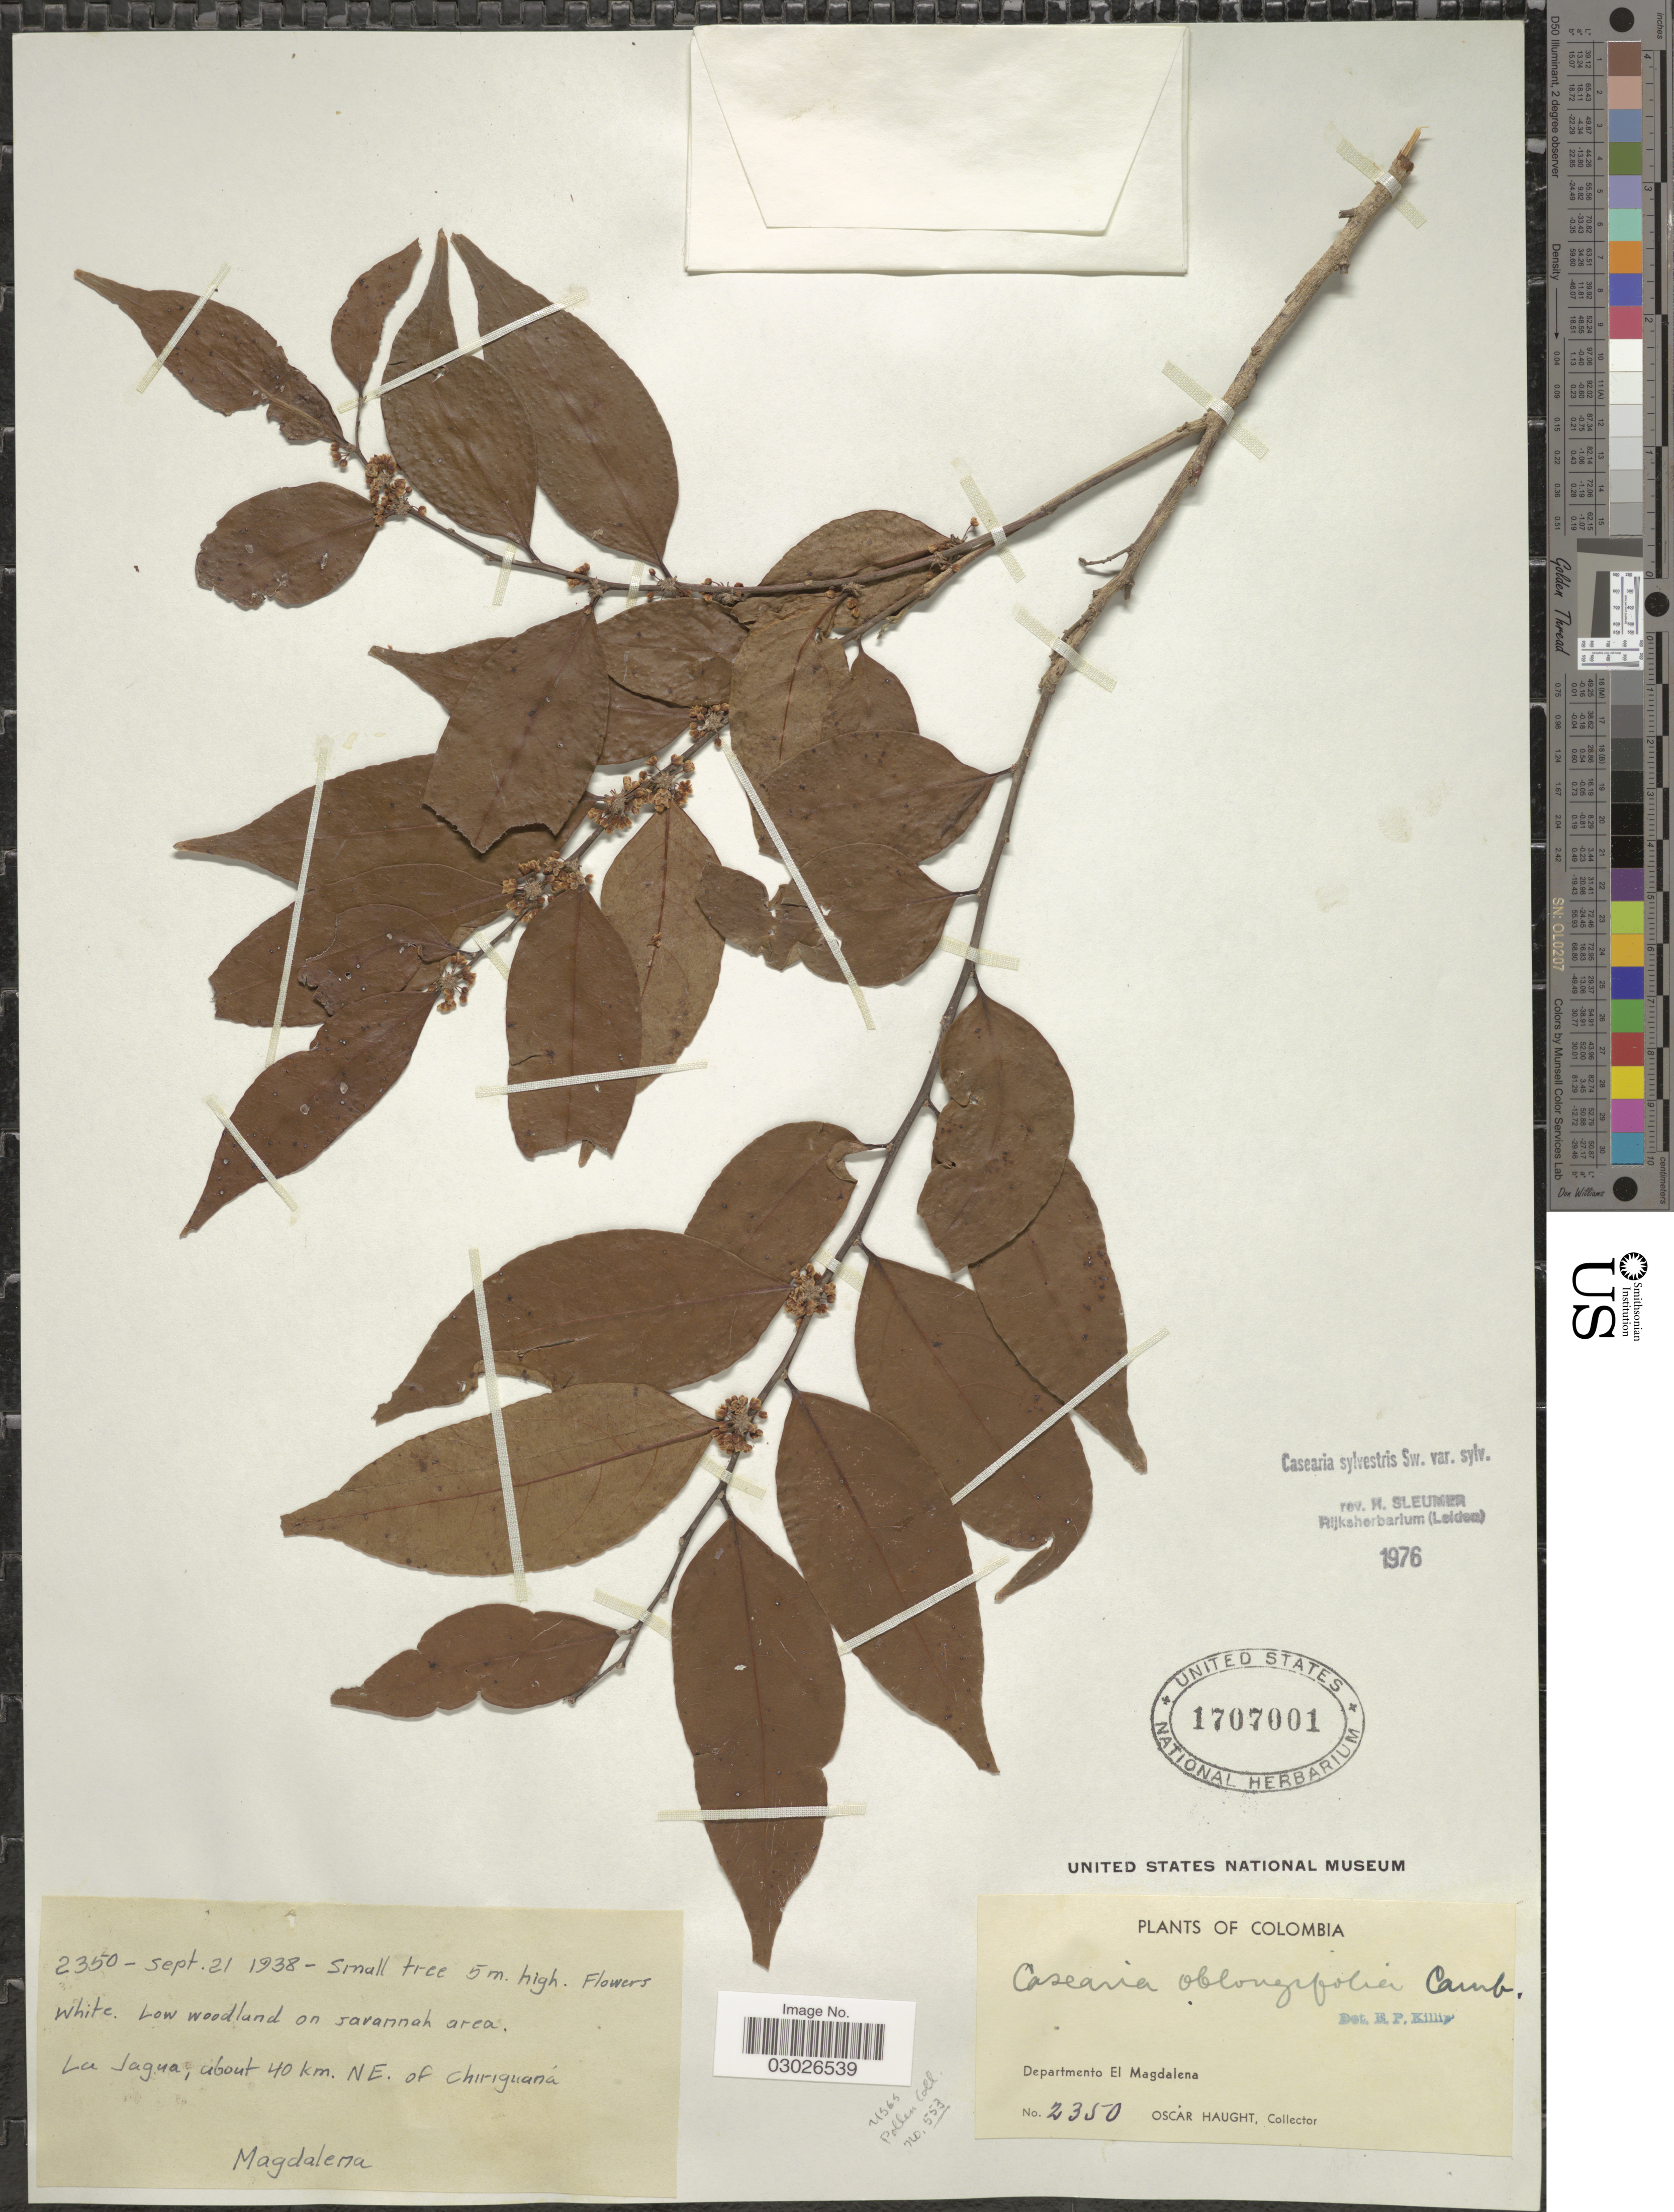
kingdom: Plantae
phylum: Tracheophyta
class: Magnoliopsida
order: Malpighiales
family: Salicaceae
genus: Casearia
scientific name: Casearia sylvestris var. sylvestris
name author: Sw.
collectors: O. Haught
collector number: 2350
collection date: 1938-09-21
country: Colombia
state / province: Magdalena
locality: Departamento El Magdalena, La Jagua, about 40 km. N.E. of Chiriguaná.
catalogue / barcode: US 1707001